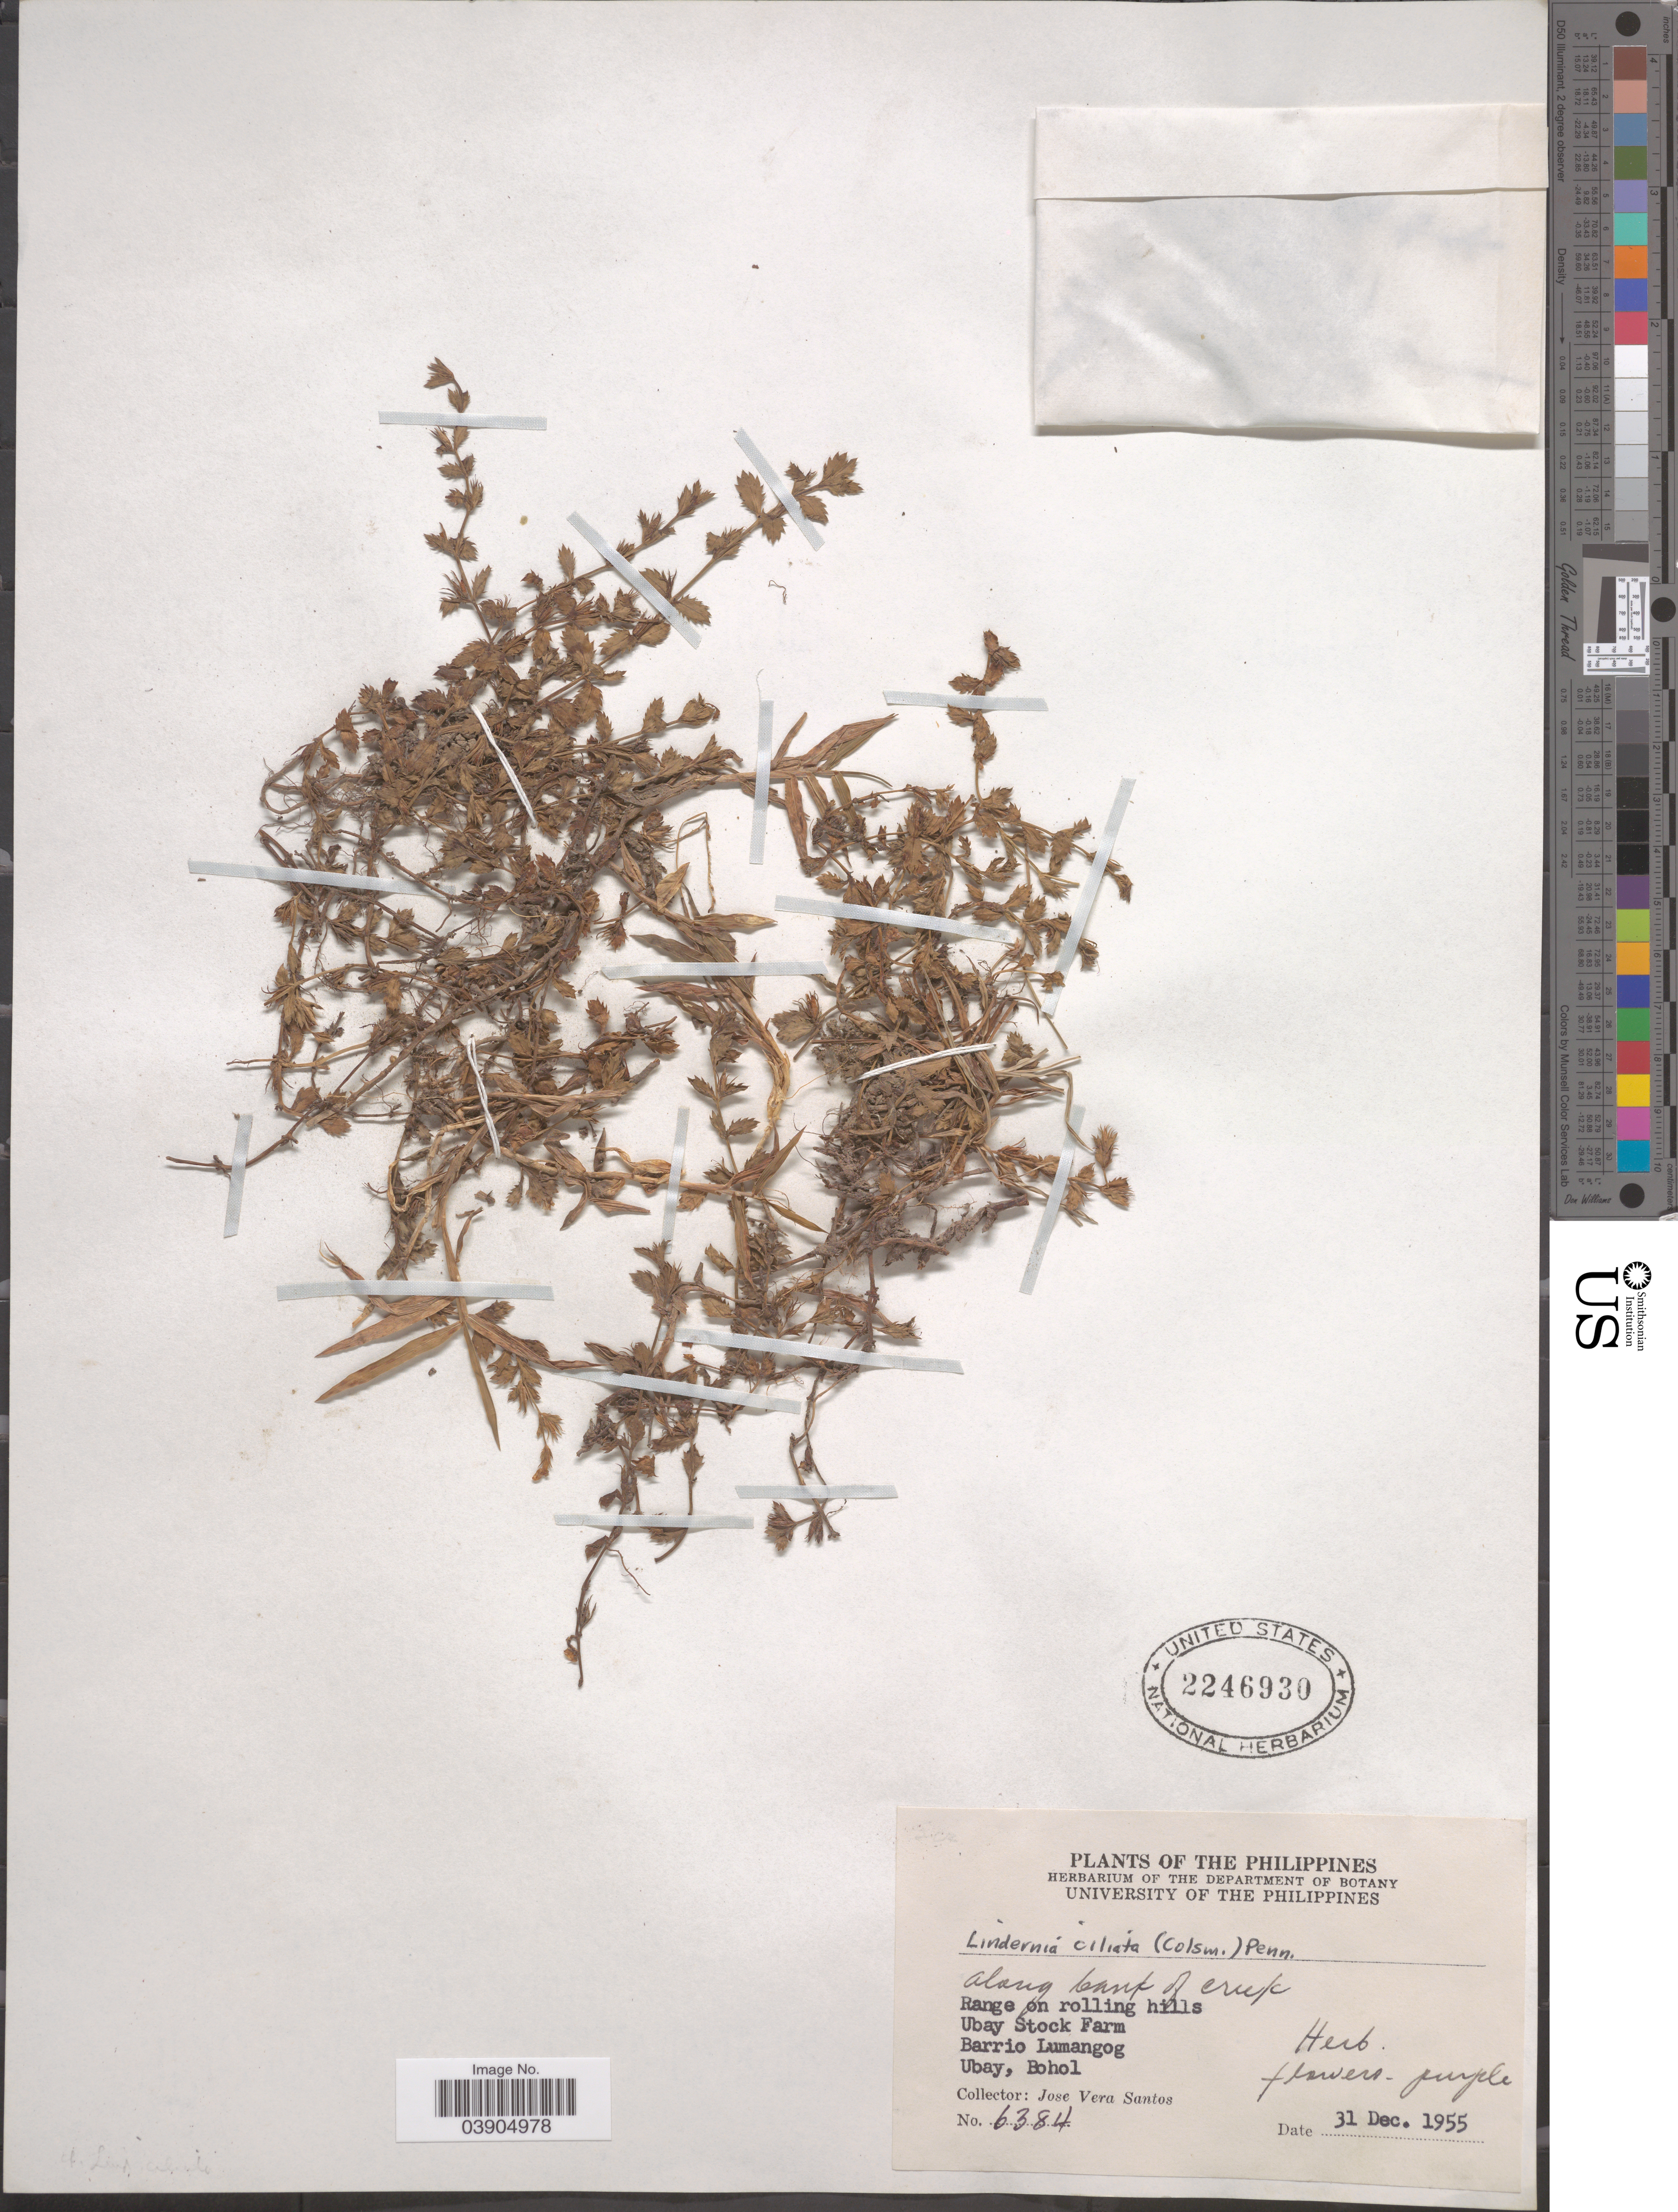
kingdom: Plantae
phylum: Tracheophyta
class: Magnoliopsida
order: Lamiales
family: Linderniaceae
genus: Lindernia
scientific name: Lindernia ciliata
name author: (Colsm.) Pennell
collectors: J. V. Santos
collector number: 6384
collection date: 1955-12-31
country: Philippines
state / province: Central Visayas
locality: Ubay Stock Farm. Barrio Lumangog. Ubay, Bohol.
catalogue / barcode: US 2246930